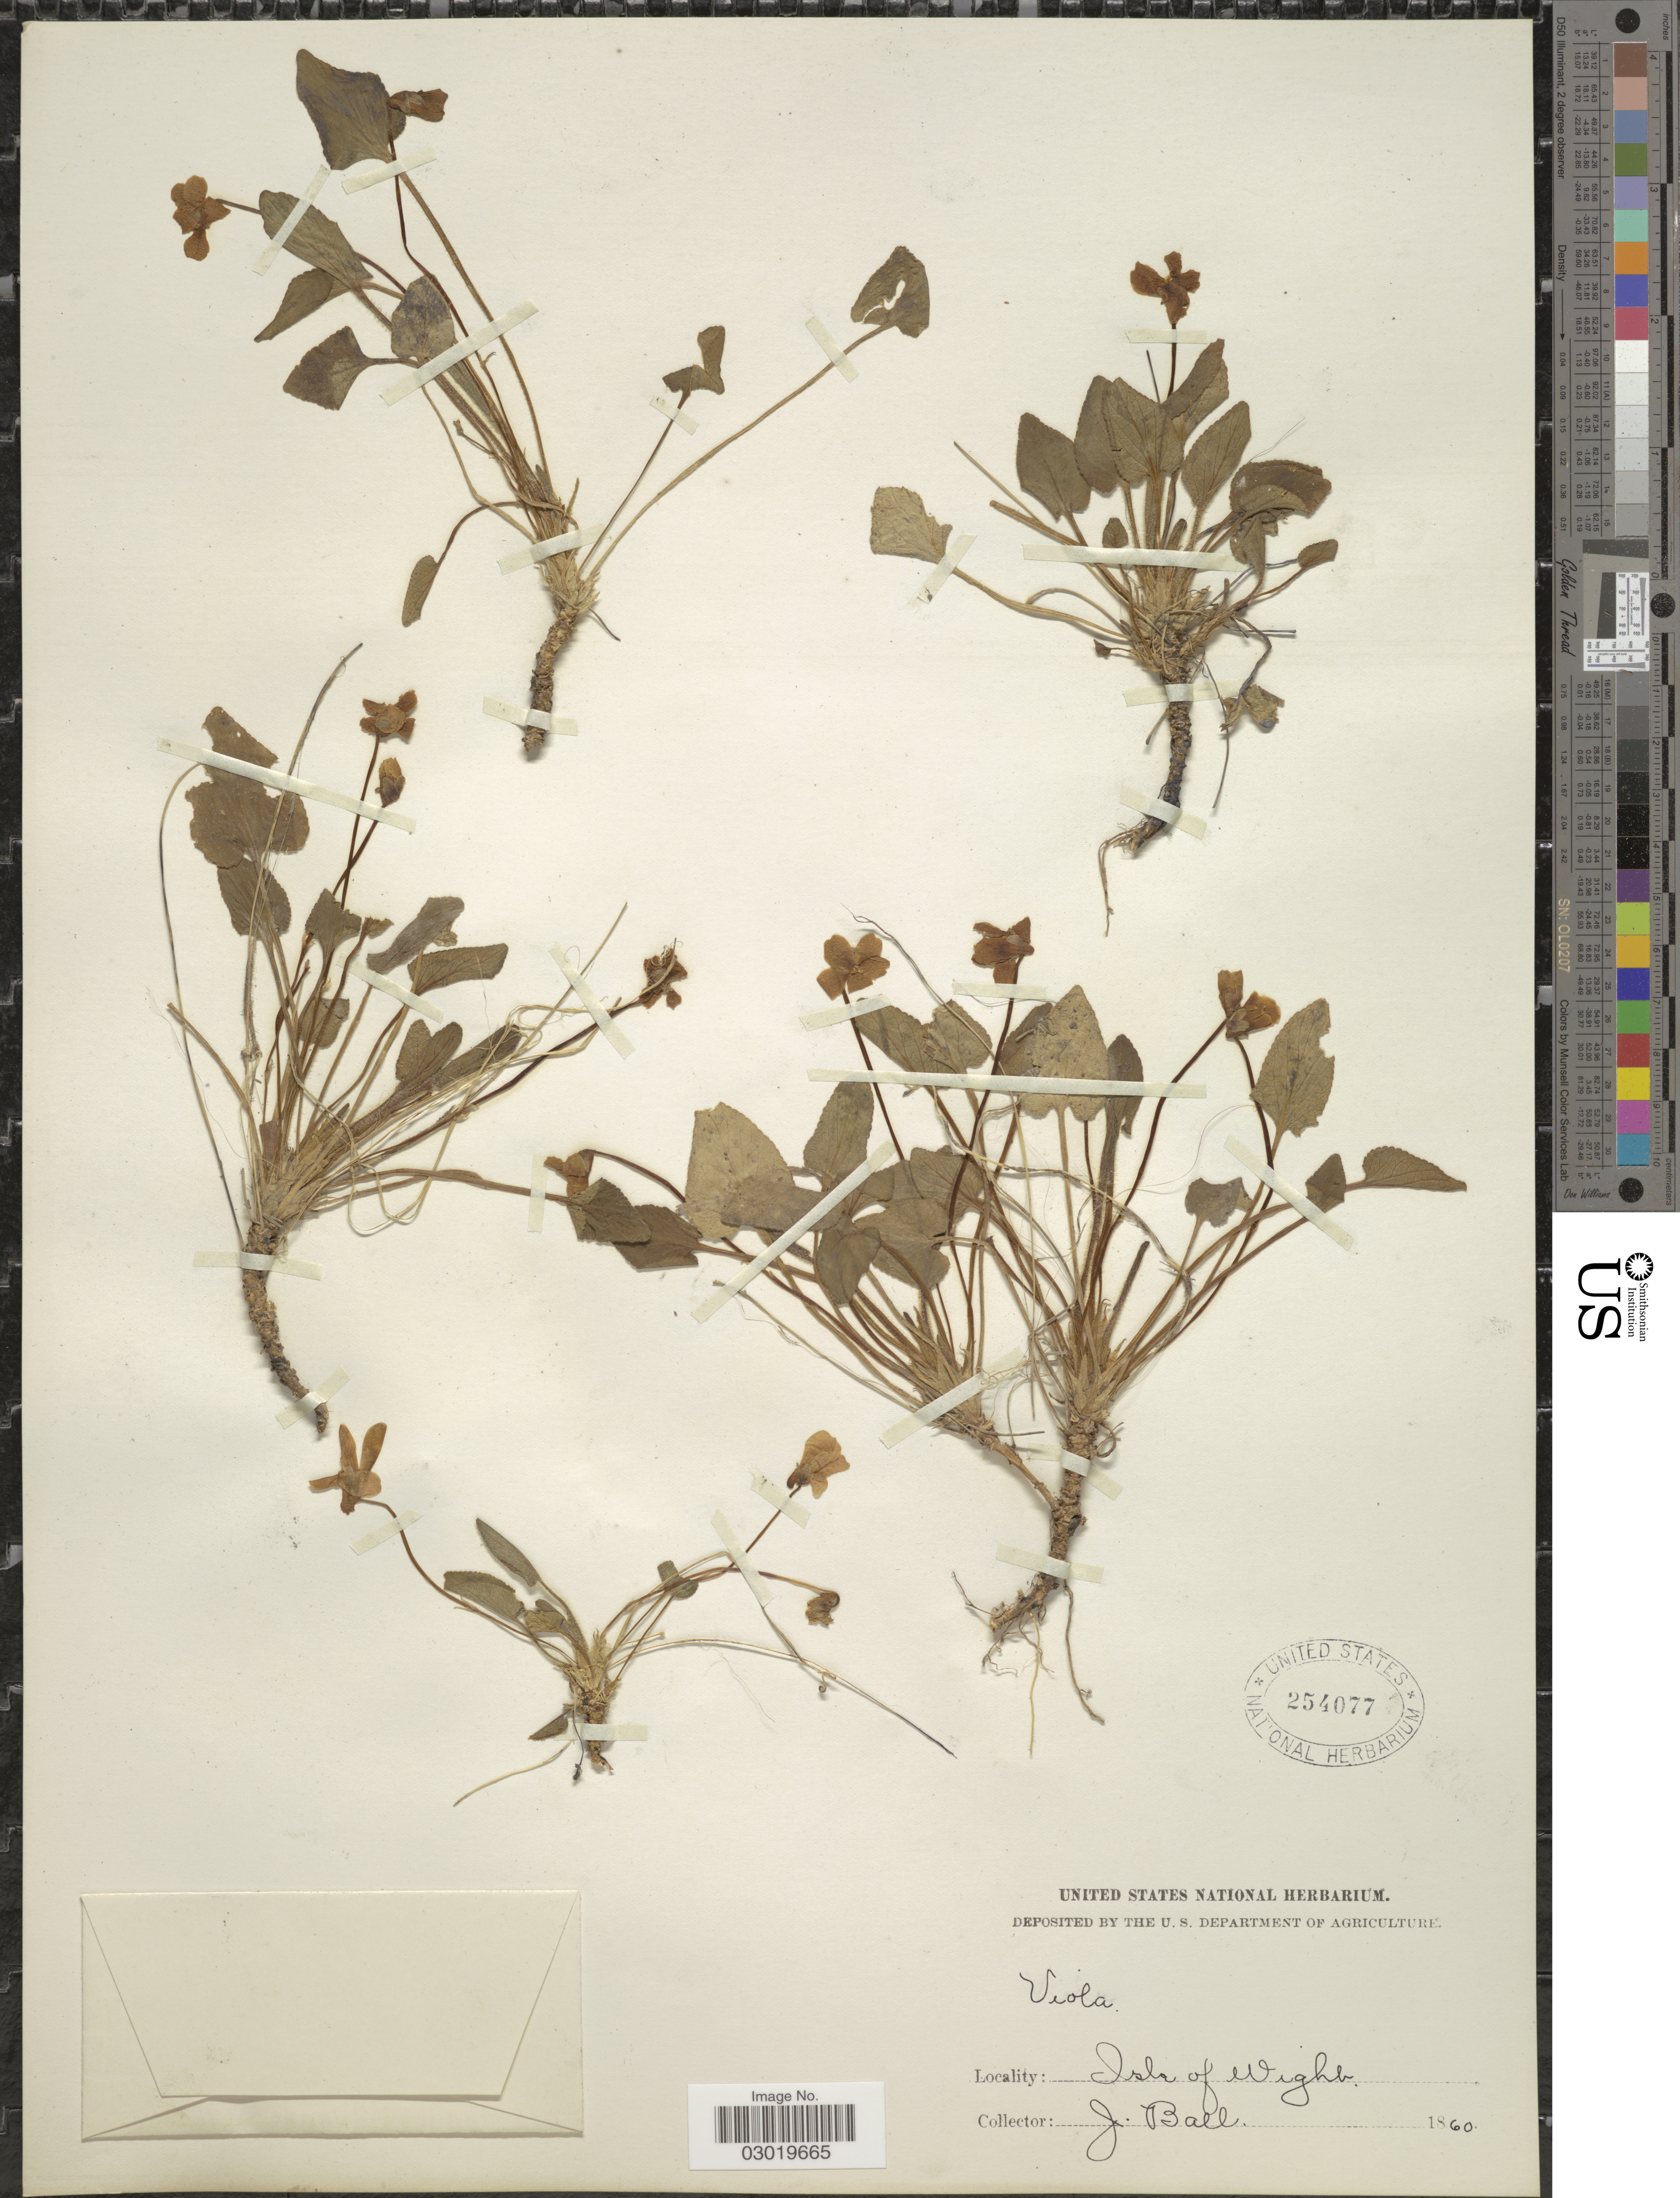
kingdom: Plantae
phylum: Tracheophyta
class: Magnoliopsida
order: Malpighiales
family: Violaceae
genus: Viola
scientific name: Viola sp.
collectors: J. Ball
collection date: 1860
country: United Kingdom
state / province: England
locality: Isle of Wight.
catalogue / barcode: US 254077